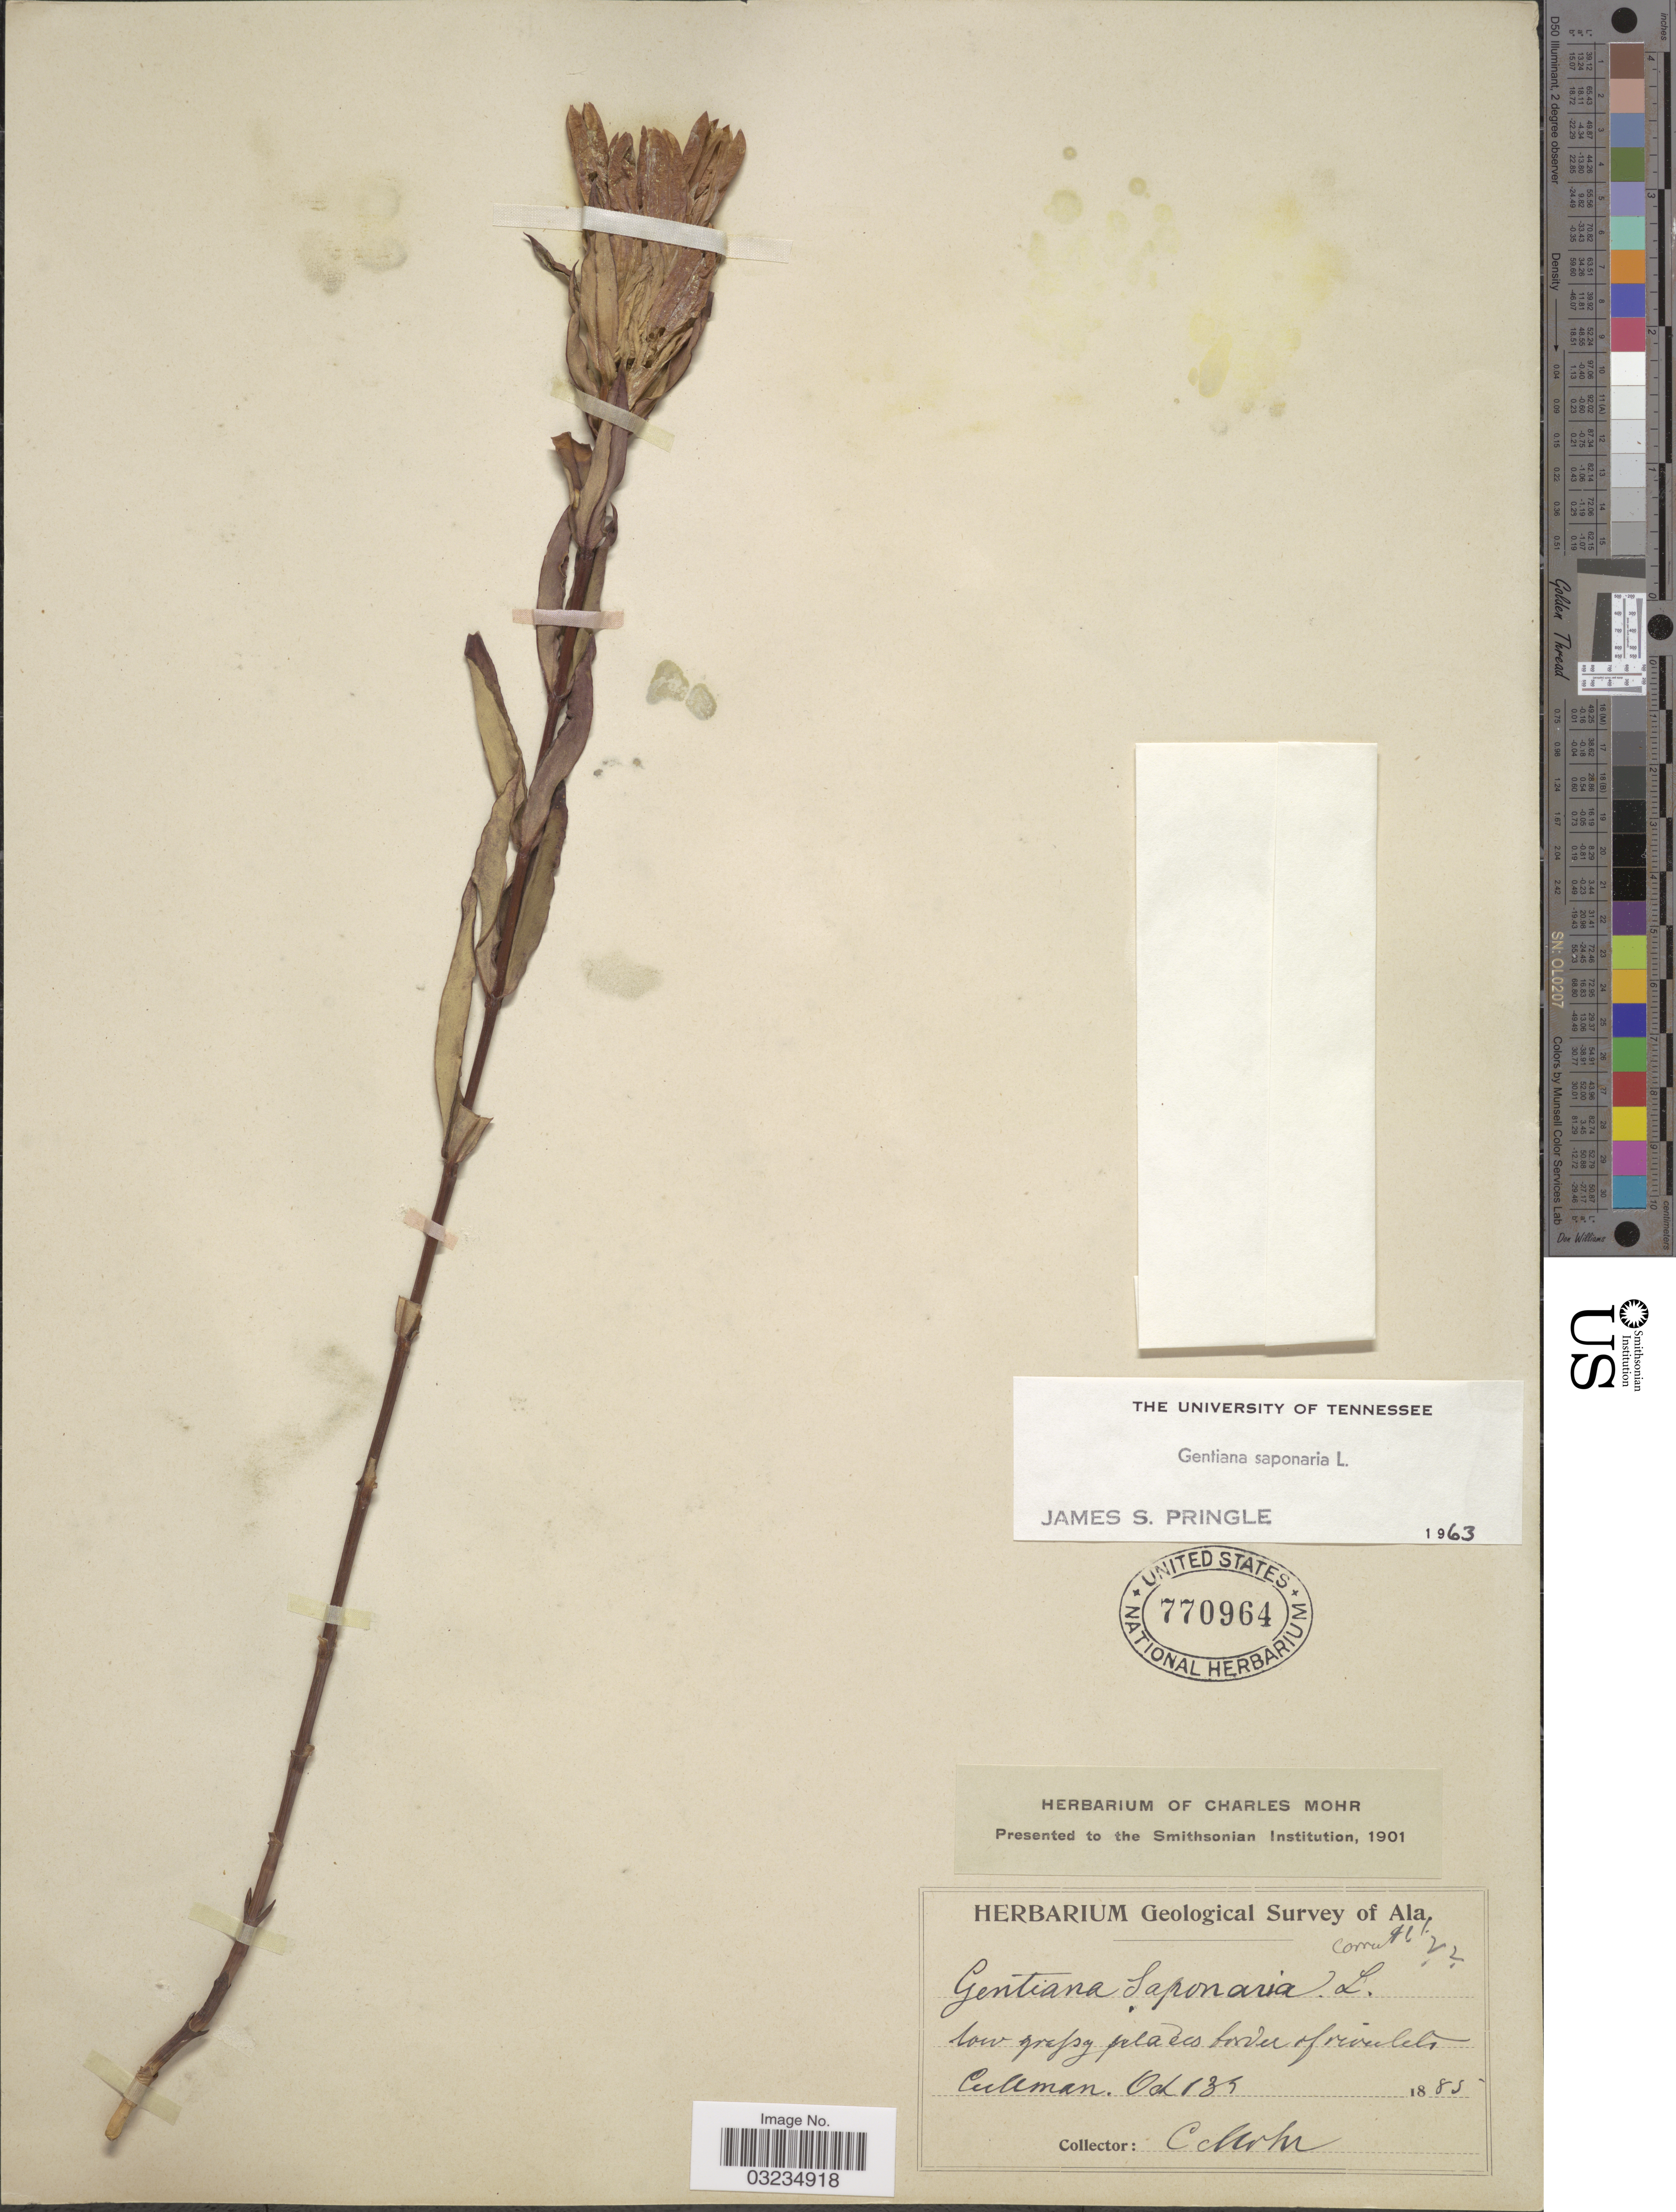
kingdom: Plantae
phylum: Tracheophyta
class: Magnoliopsida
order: Gentianales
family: Gentianaceae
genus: Gentiana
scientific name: Gentiana saponaria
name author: L.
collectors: C. T. Mohr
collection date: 1885-10-13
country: United States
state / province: Alabama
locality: Cullman.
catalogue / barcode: US 770964